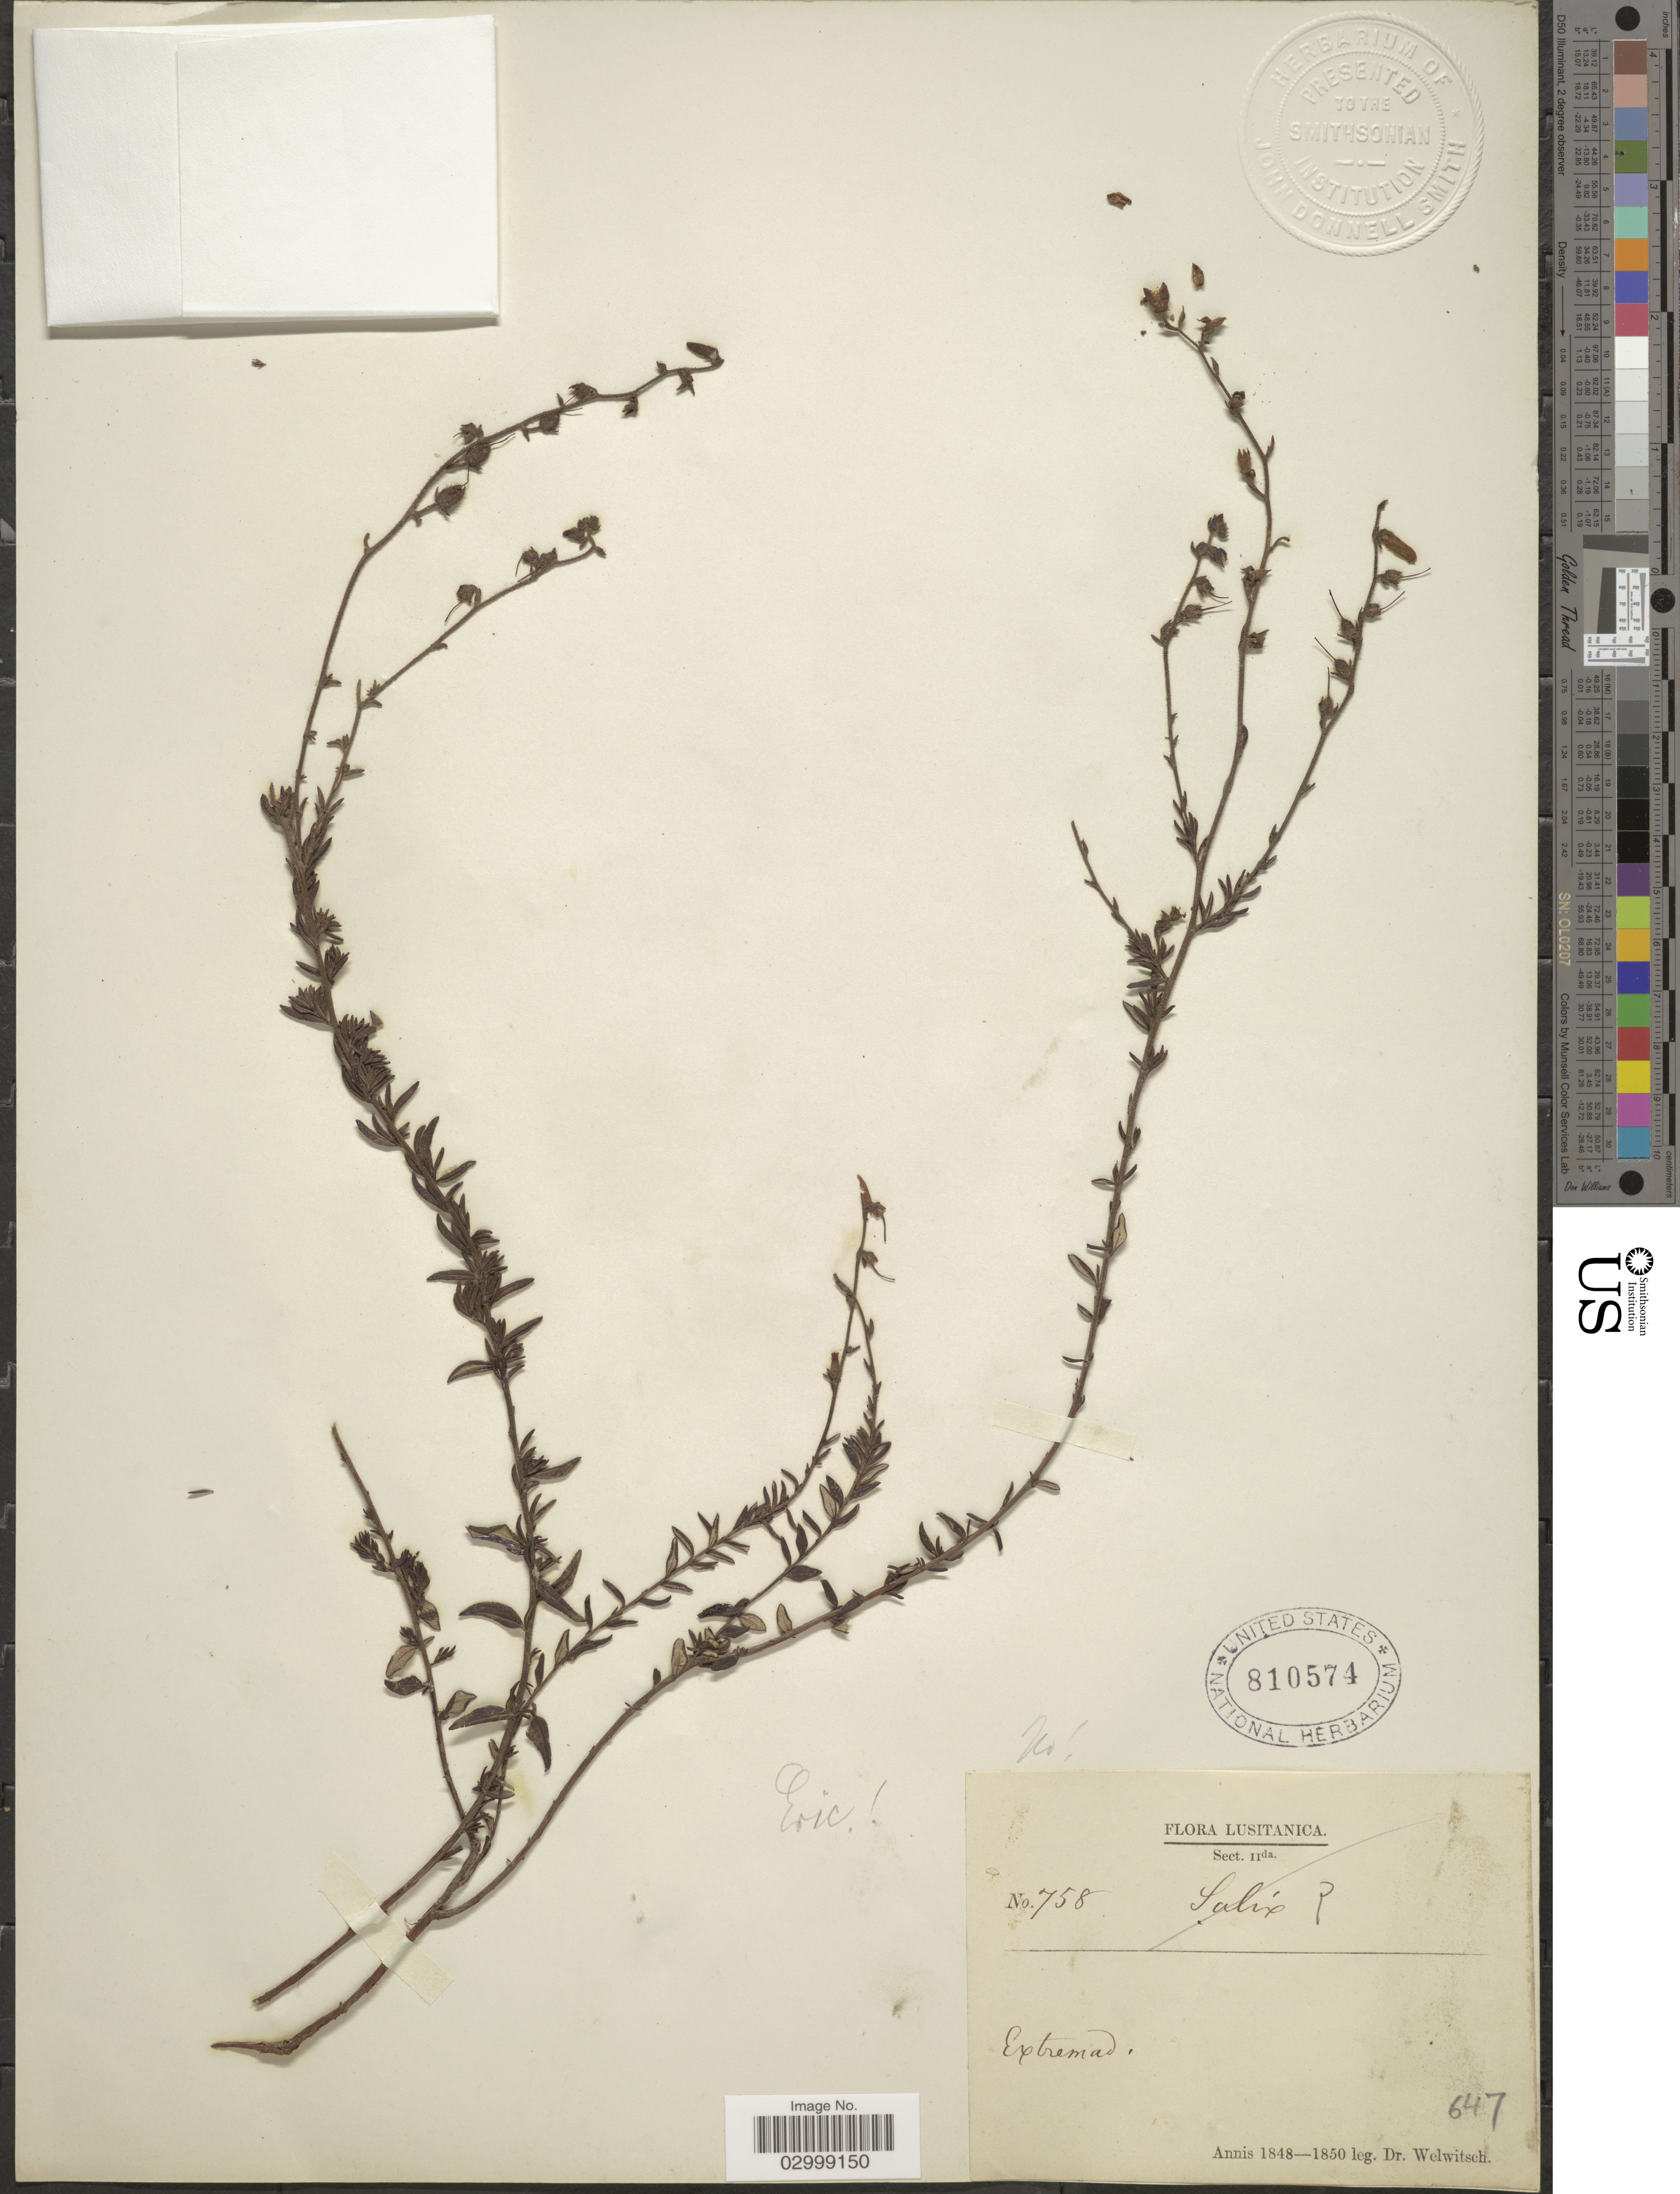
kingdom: Plantae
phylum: Tracheophyta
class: Magnoliopsida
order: Ericales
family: Ericaceae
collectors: -. Welwitsch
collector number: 758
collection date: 1848/1850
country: Portugal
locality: Lusitanica, Sect IIda.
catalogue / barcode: US 810574